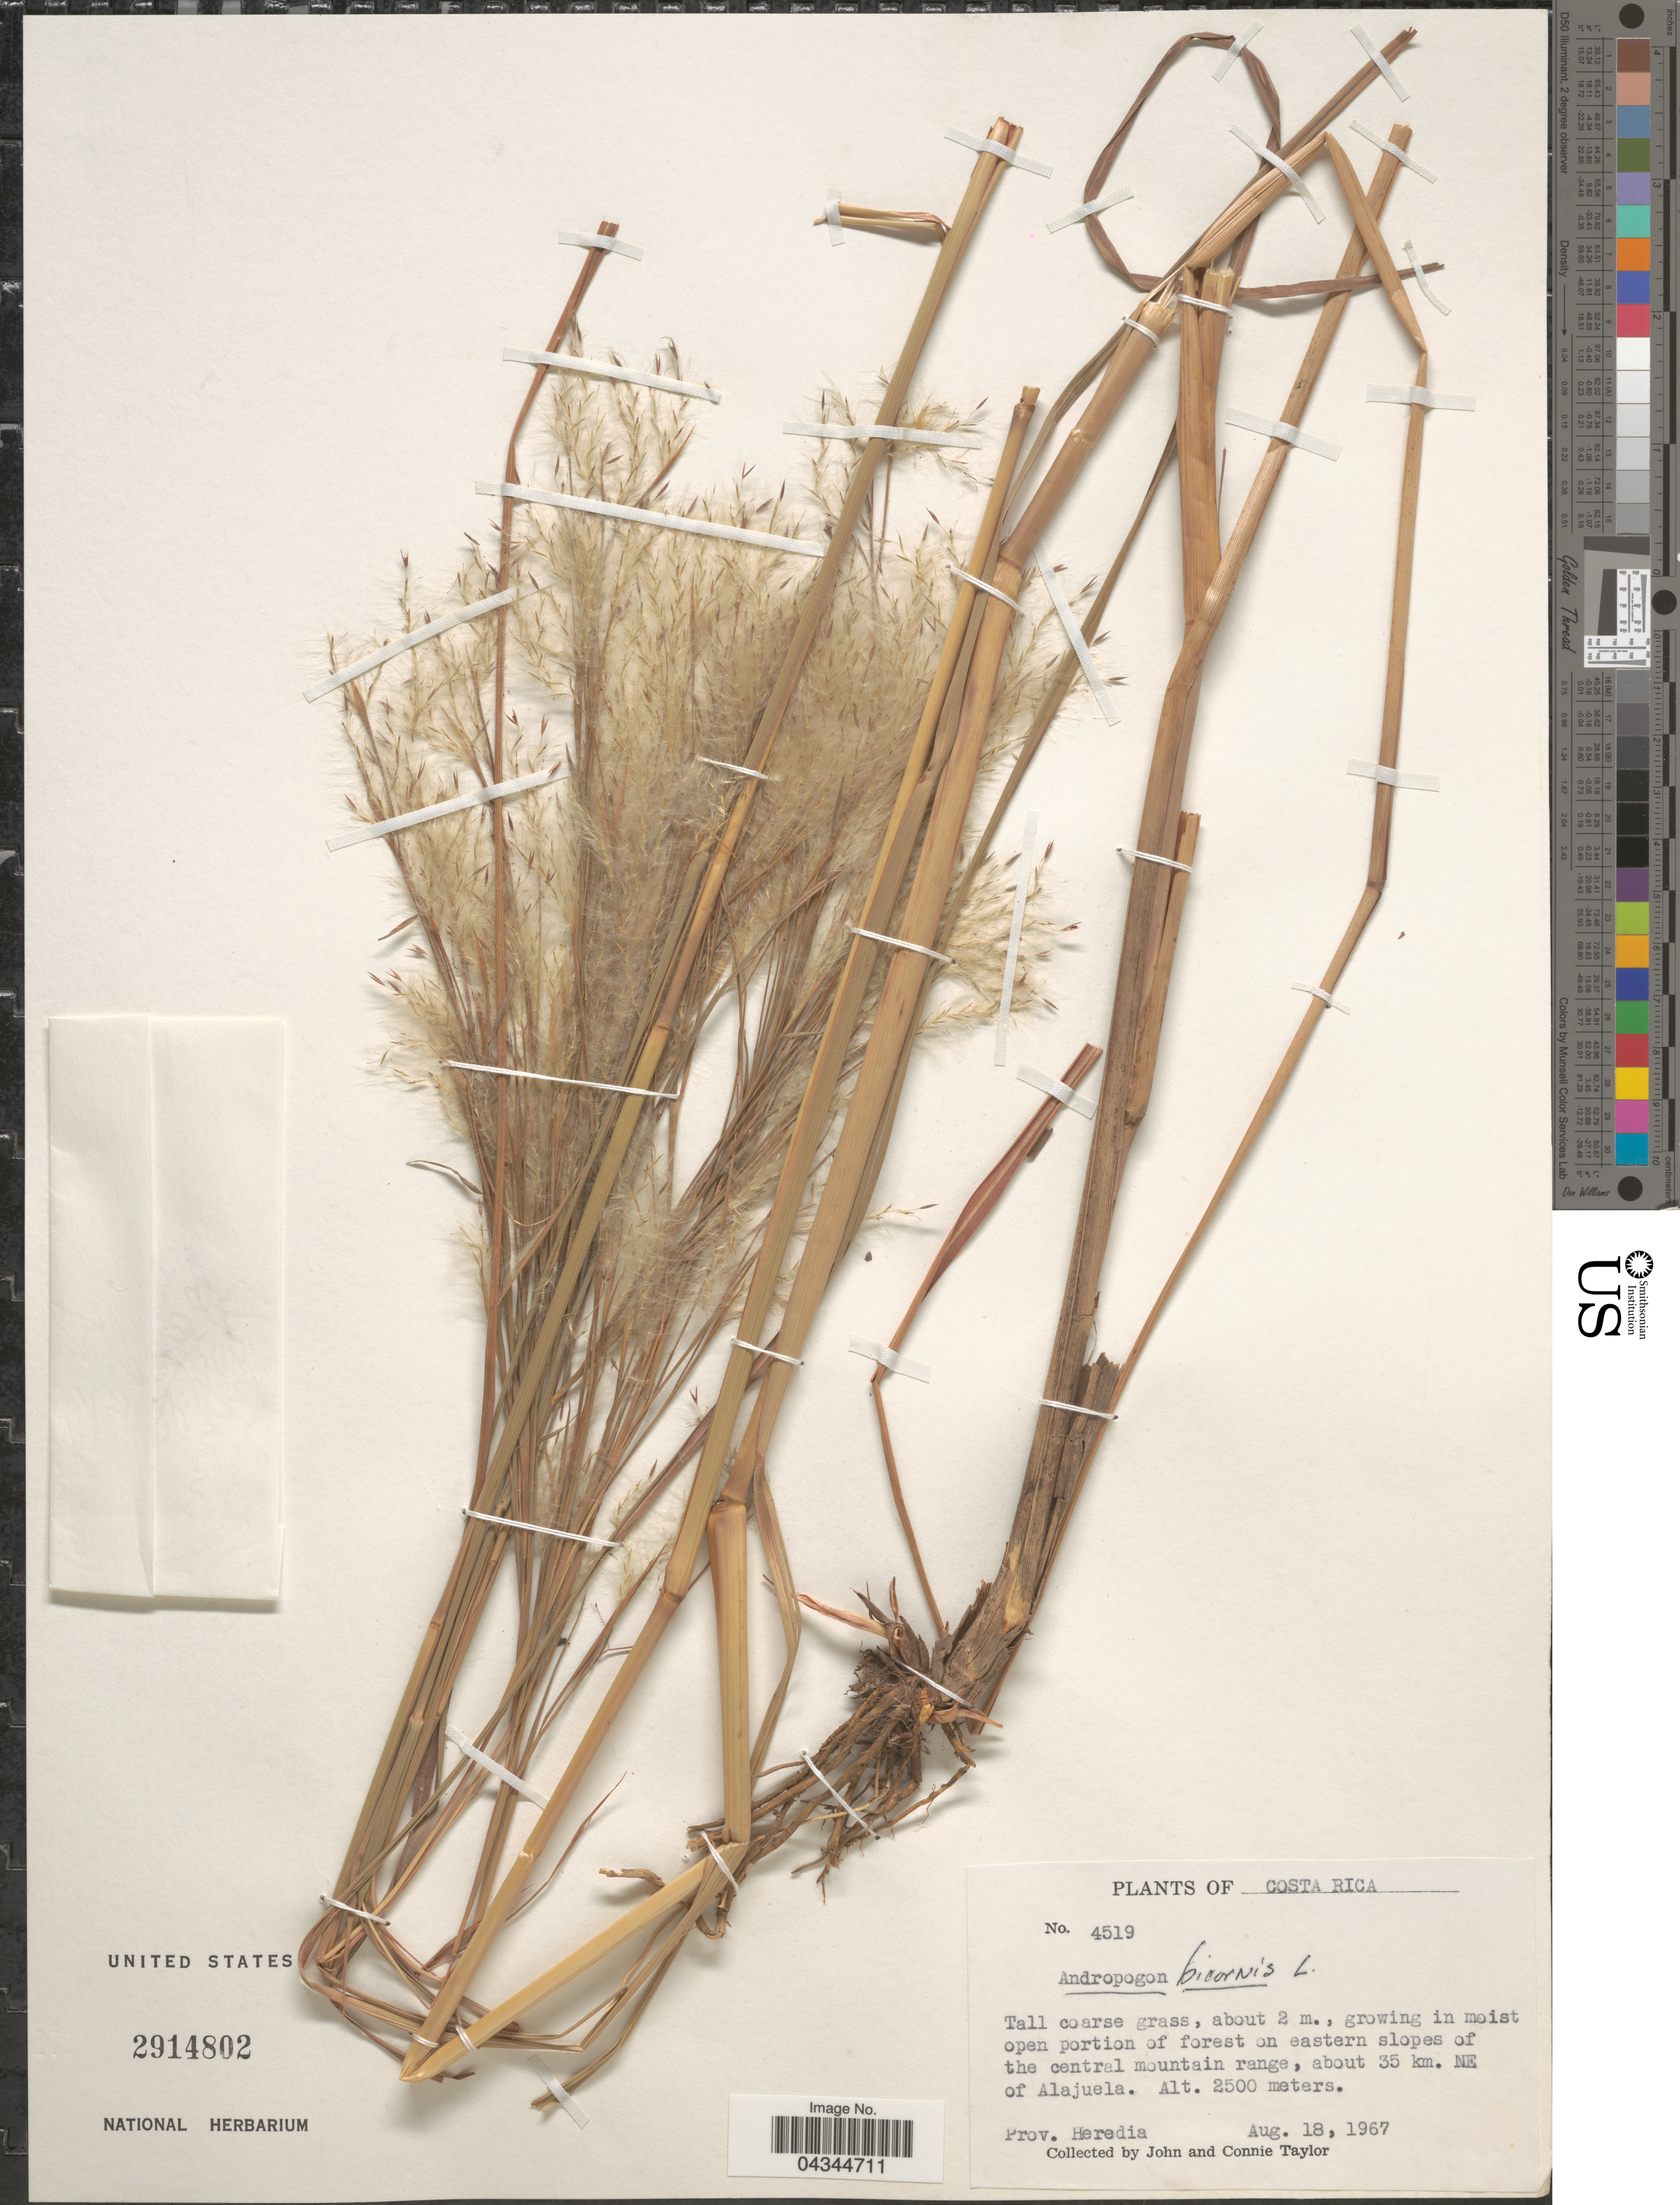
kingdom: Plantae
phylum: Tracheophyta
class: Liliopsida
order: Poales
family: Poaceae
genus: Andropogon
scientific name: Andropogon bicornis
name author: L.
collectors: J. Taylor & C. Taylor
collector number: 4519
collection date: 1967-08-18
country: Costa Rica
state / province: Heredia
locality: In moist open portion of forest on eastern slopes of the central mountain range, about 35 km. NE of Alajuela.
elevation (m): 2500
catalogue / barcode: US 2914802